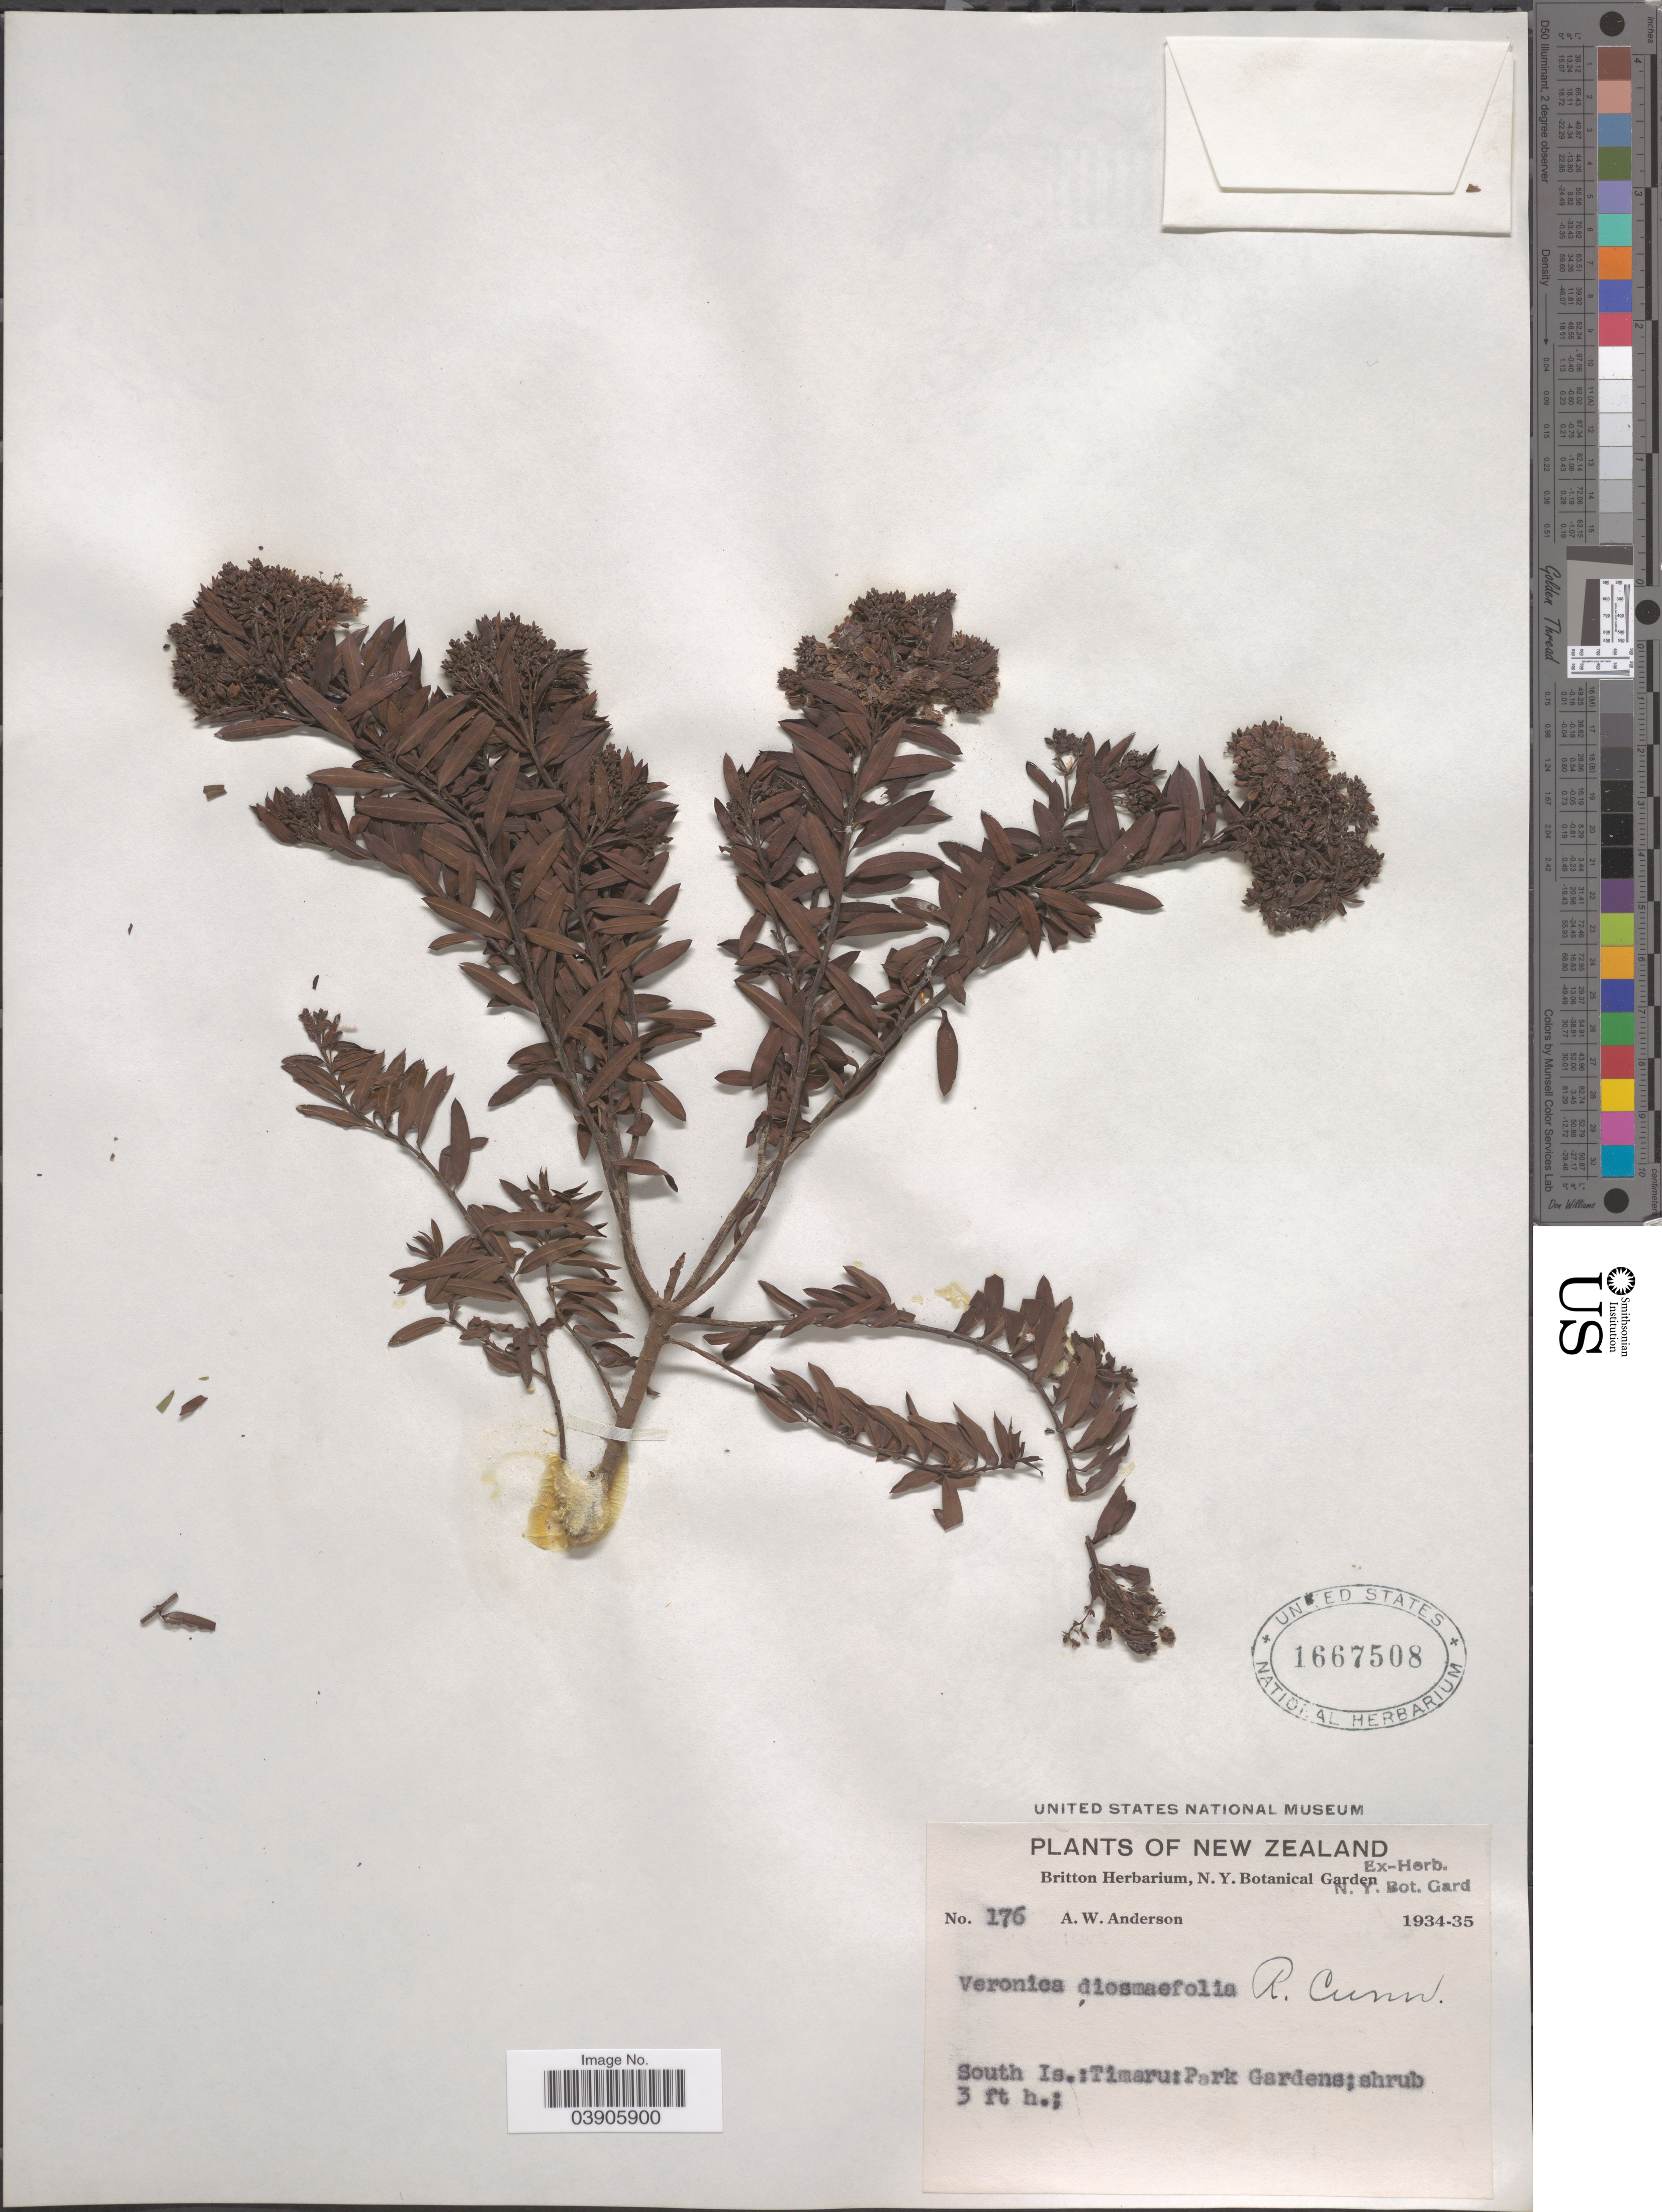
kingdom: Plantae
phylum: Tracheophyta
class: Magnoliopsida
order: Lamiales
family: Plantaginaceae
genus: Hebe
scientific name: Hebe diosmifolia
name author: (A. Cunn.) Andersen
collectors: A. W. Anderson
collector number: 176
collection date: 1934/1935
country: New Zealand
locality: South Is.:Timaru: Park Gardens.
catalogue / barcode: US 1667508